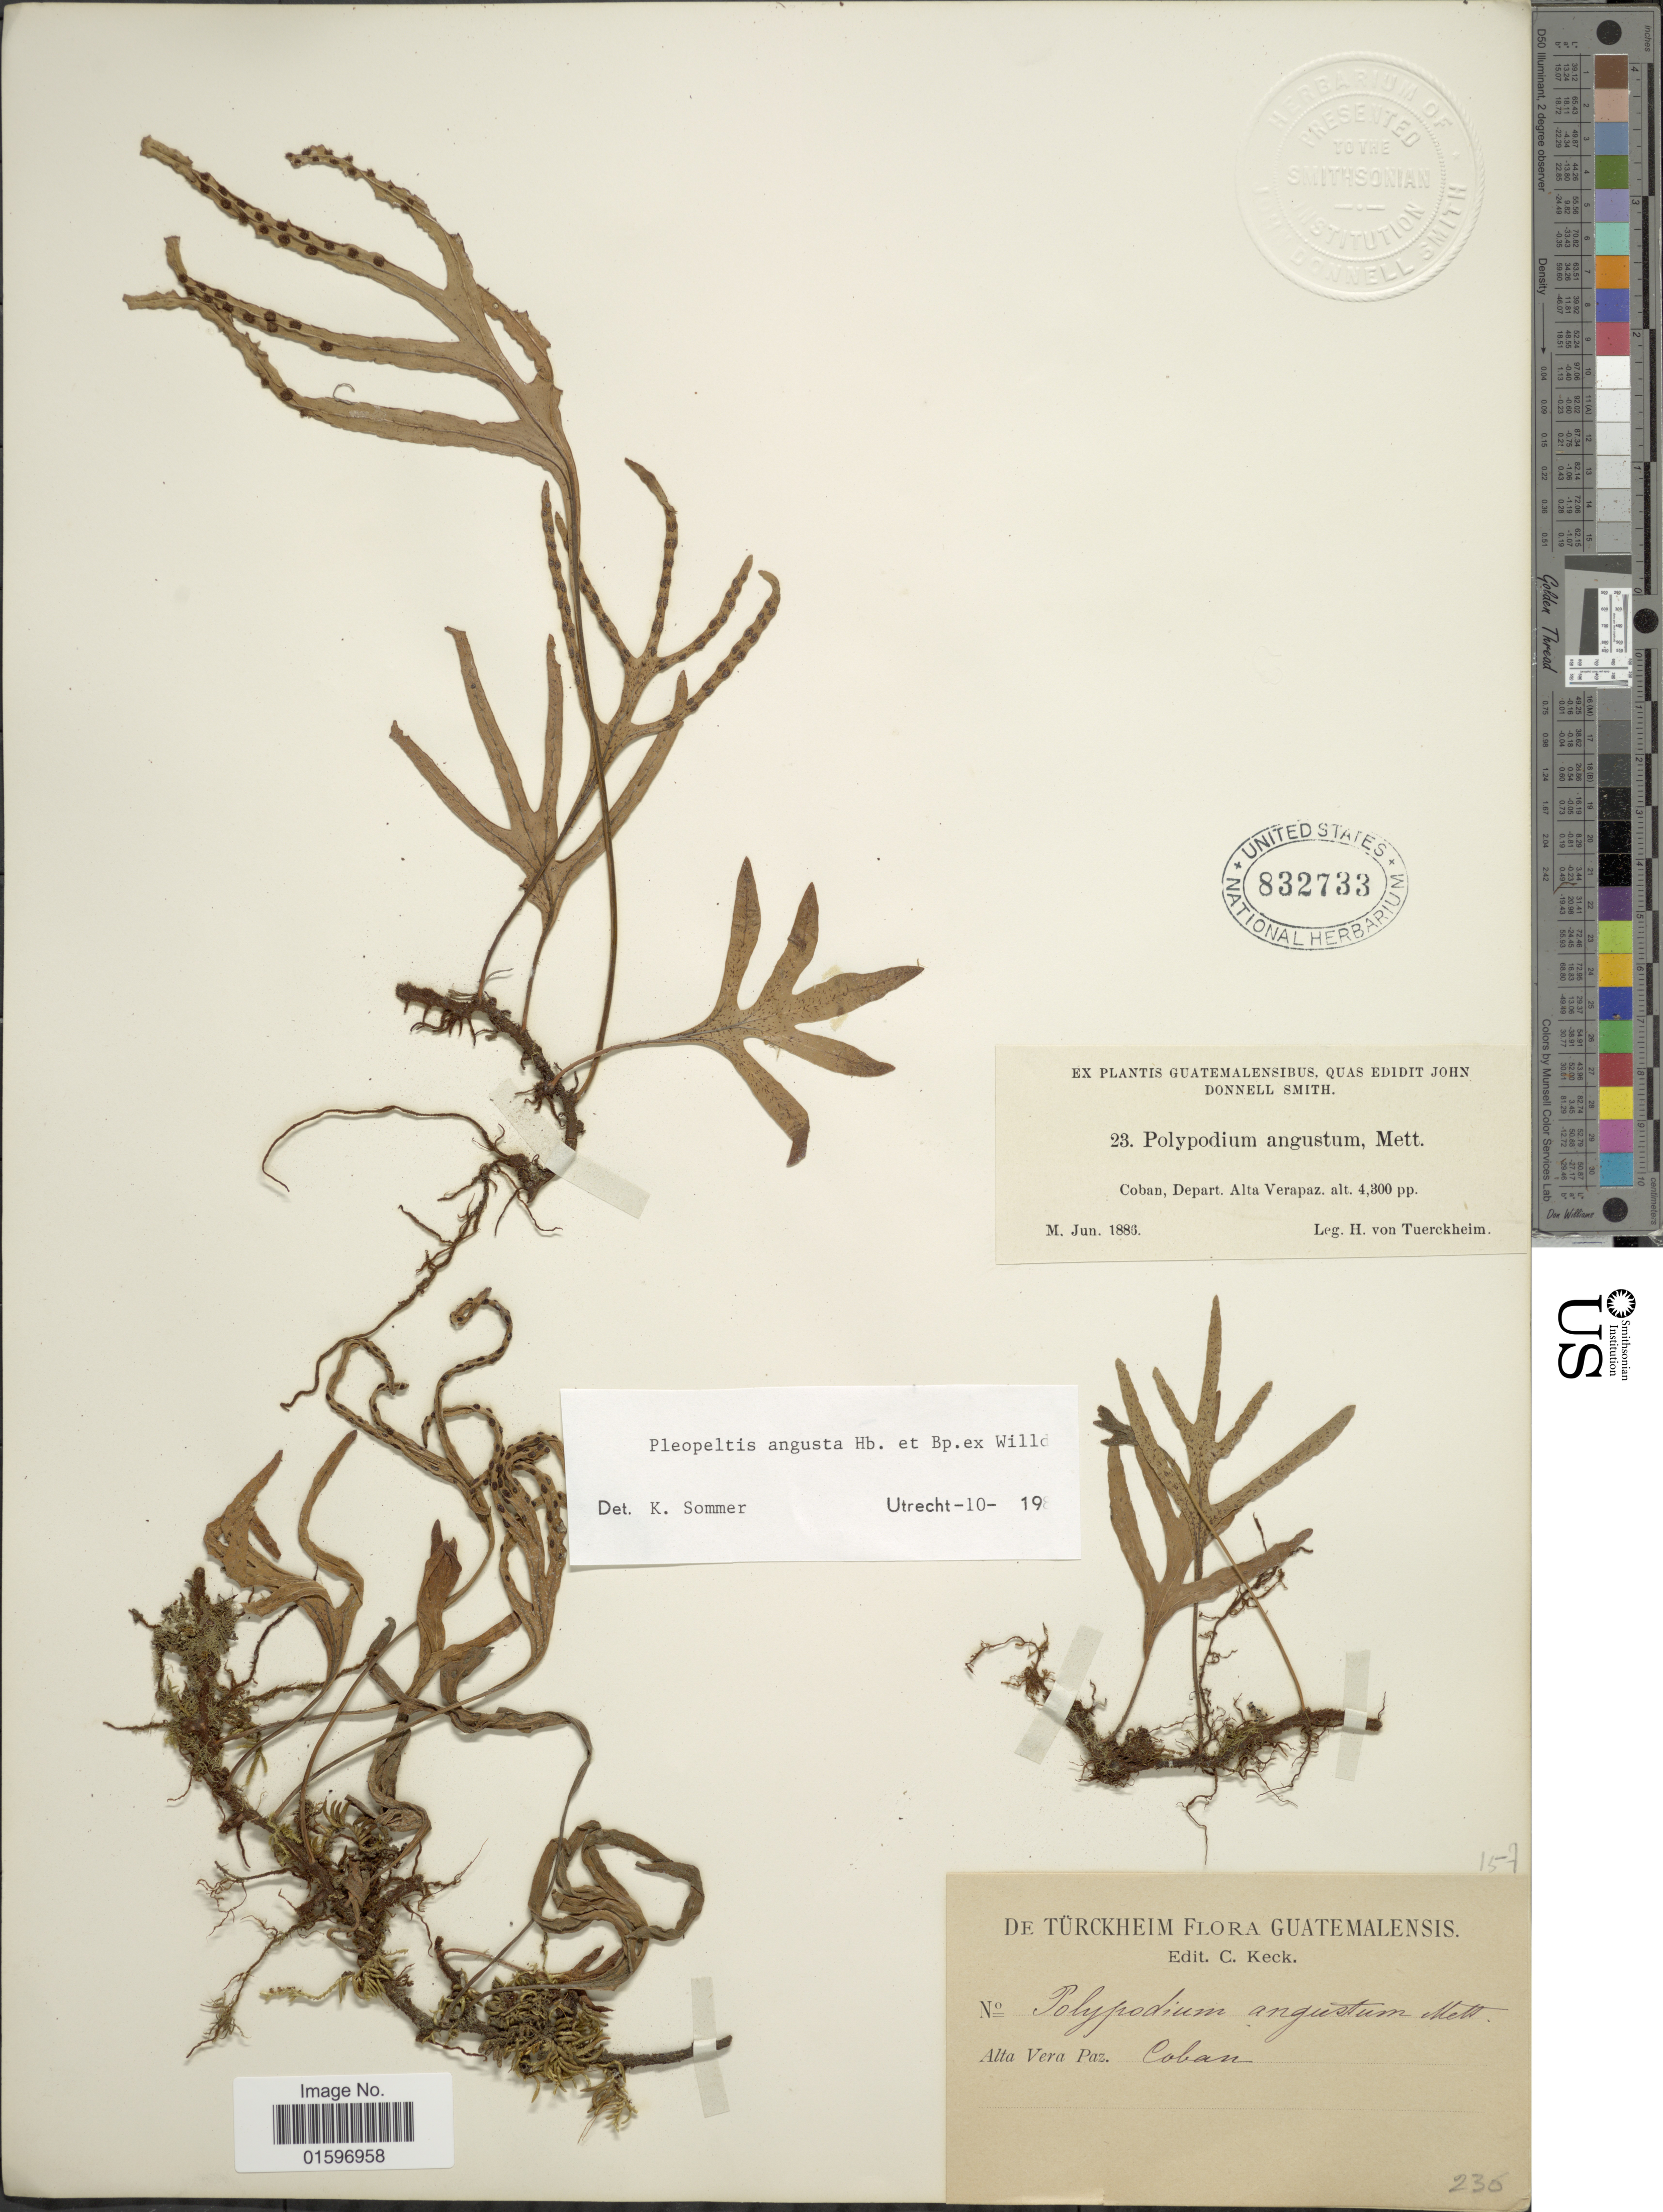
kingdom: Plantae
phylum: Tracheophyta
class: Polypodiopsida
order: Polypodiales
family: Polypodiaceae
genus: Pleopeltis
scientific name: Pleopeltis angusta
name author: Humb. & Bonap. ex Willd.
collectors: H. von Tuerckheim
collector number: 23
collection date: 1886-06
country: Guatemala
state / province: Alta Verapaz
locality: Coban, Depart. Alta Verapaz.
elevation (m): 1311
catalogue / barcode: US 832733